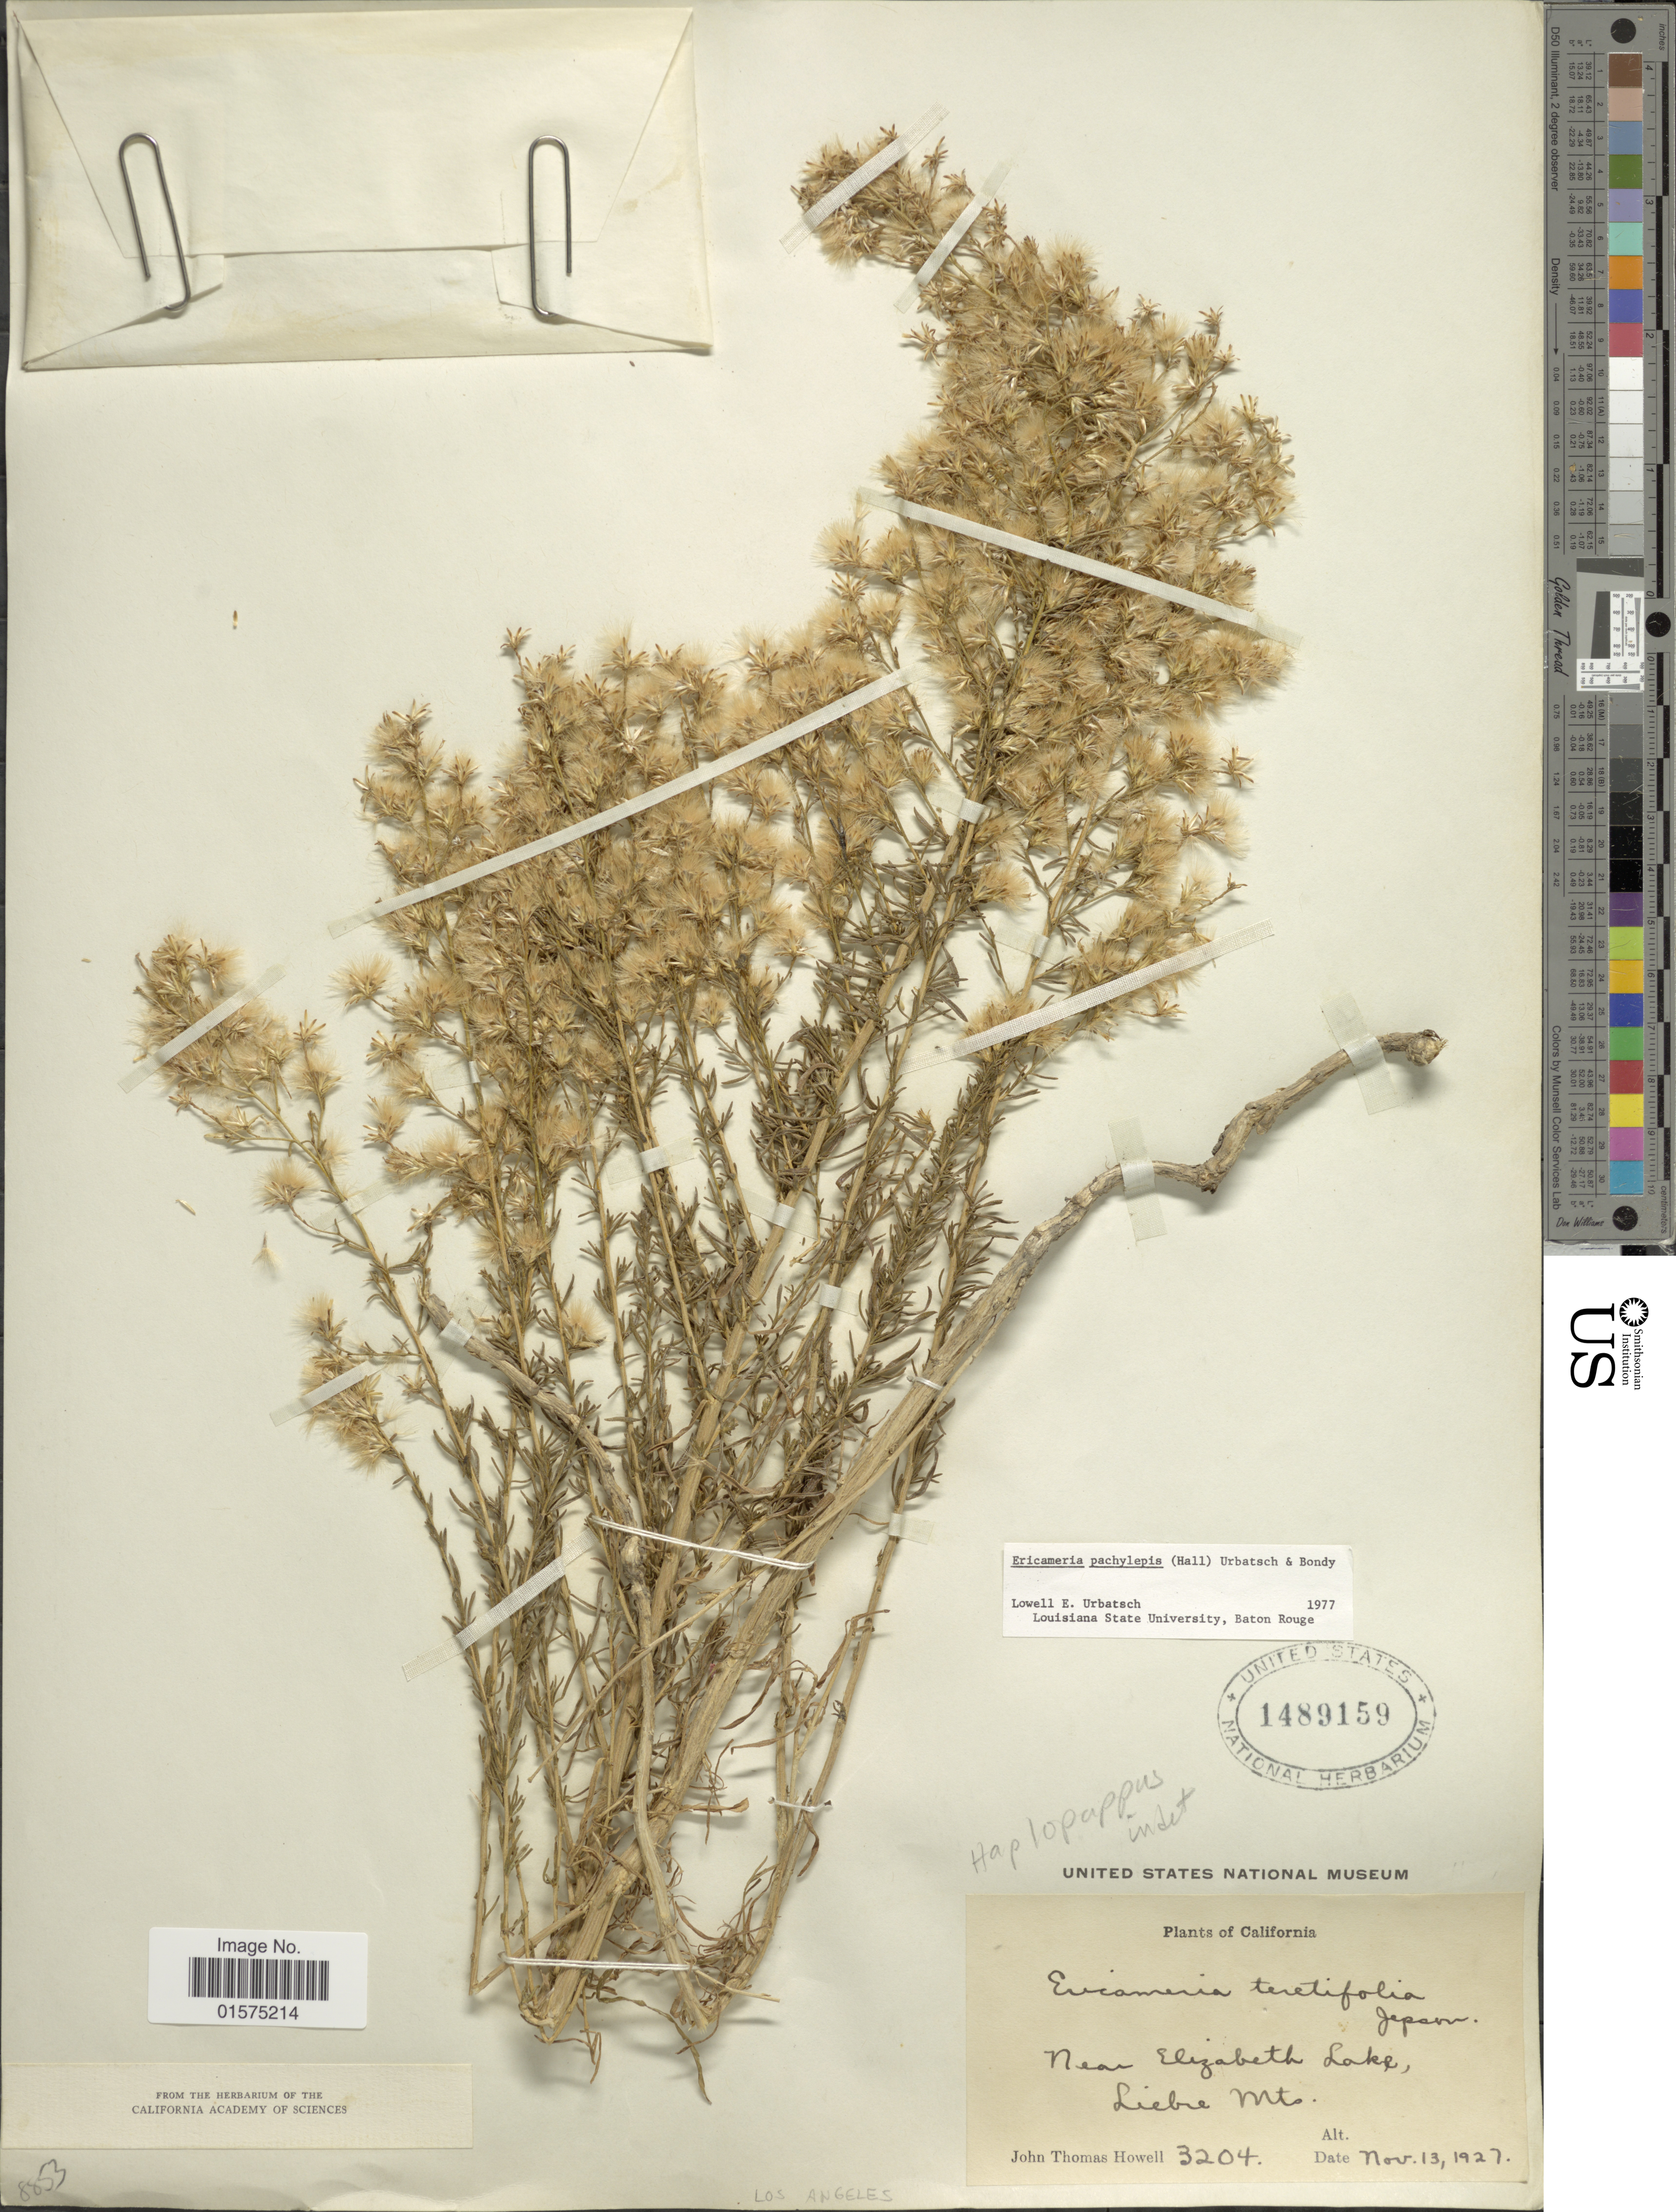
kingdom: Plantae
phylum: Tracheophyta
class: Magnoliopsida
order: Asterales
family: Asteraceae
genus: Ericameria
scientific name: Ericameria pachylepis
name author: (Hall.) Urbatsch & Bondy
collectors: J. T. Howell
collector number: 3204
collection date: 1927-11-13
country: United States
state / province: California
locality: Near Elizabeth Lake, Liebre Mts.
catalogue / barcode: US 1489159